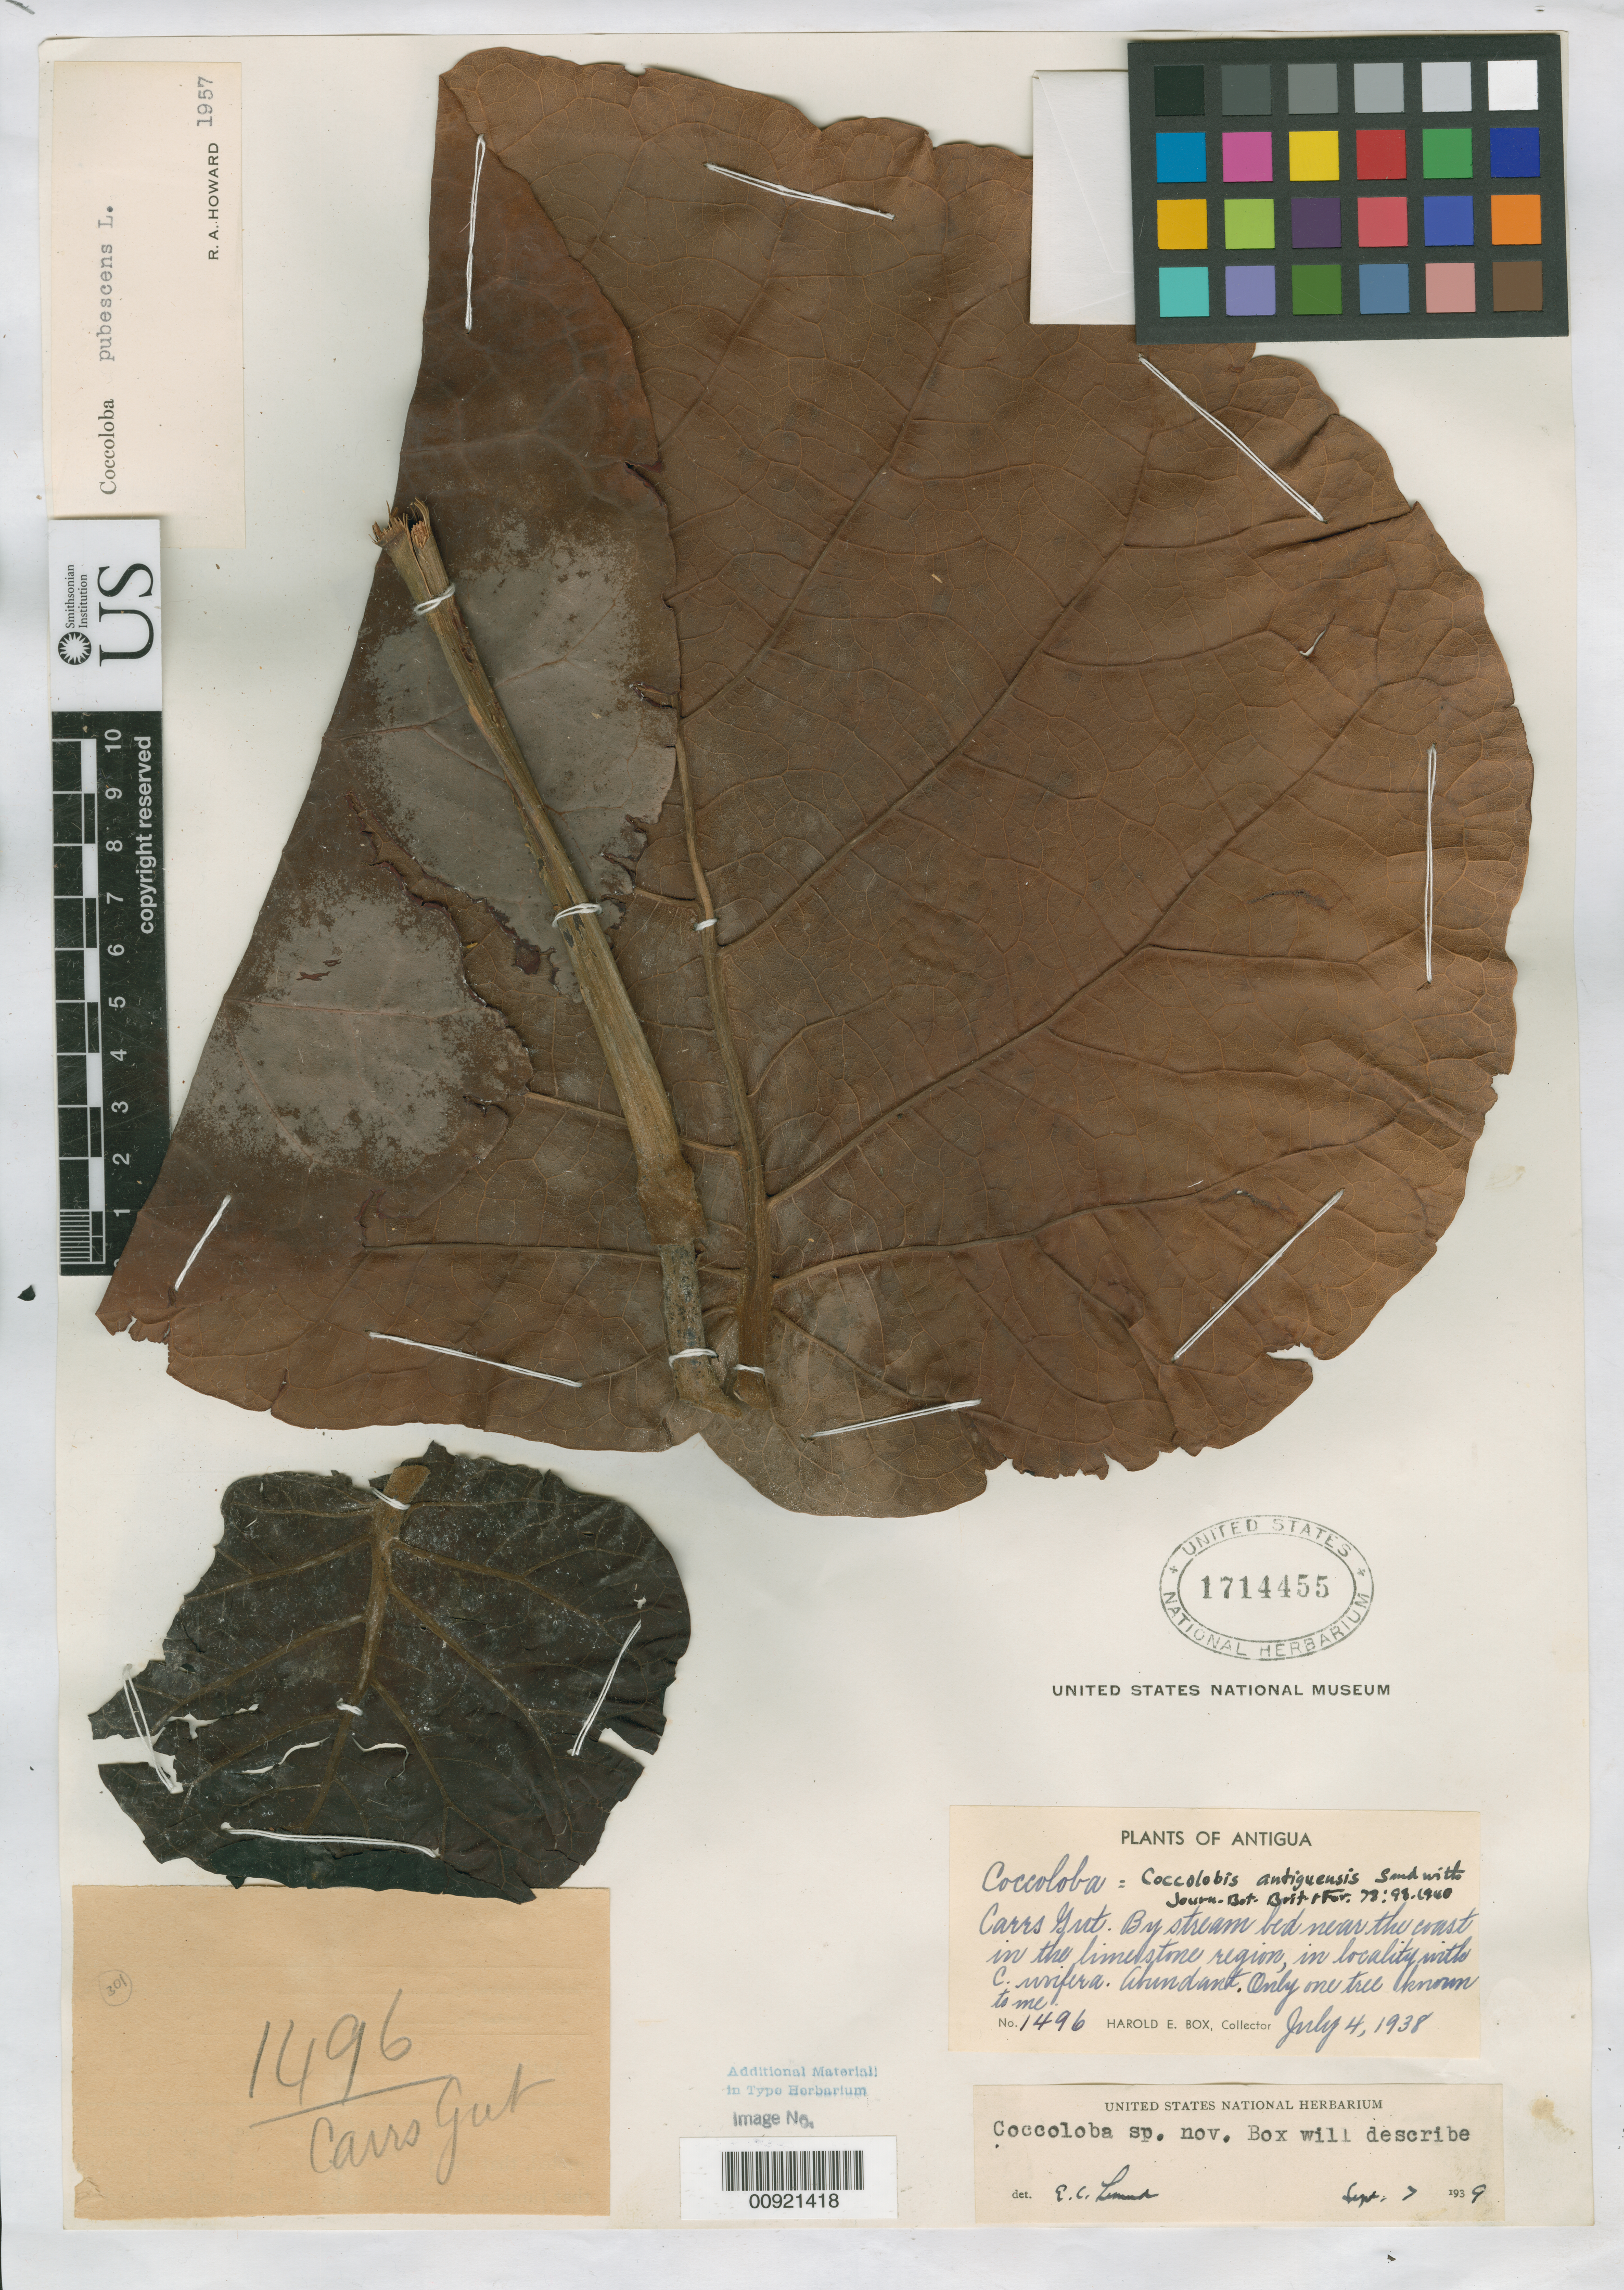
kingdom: Plantae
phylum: Tracheophyta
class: Magnoliopsida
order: Caryophyllales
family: Polygonaceae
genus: Coccolobis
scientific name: Coccolobis antiguensis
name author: Sandwith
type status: Isotype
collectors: H. E. Box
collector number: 1496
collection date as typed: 04 Jul 1938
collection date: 1938-07-04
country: Antigua and Barbuda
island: Antigua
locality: Carr's Gut.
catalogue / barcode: US 1714455